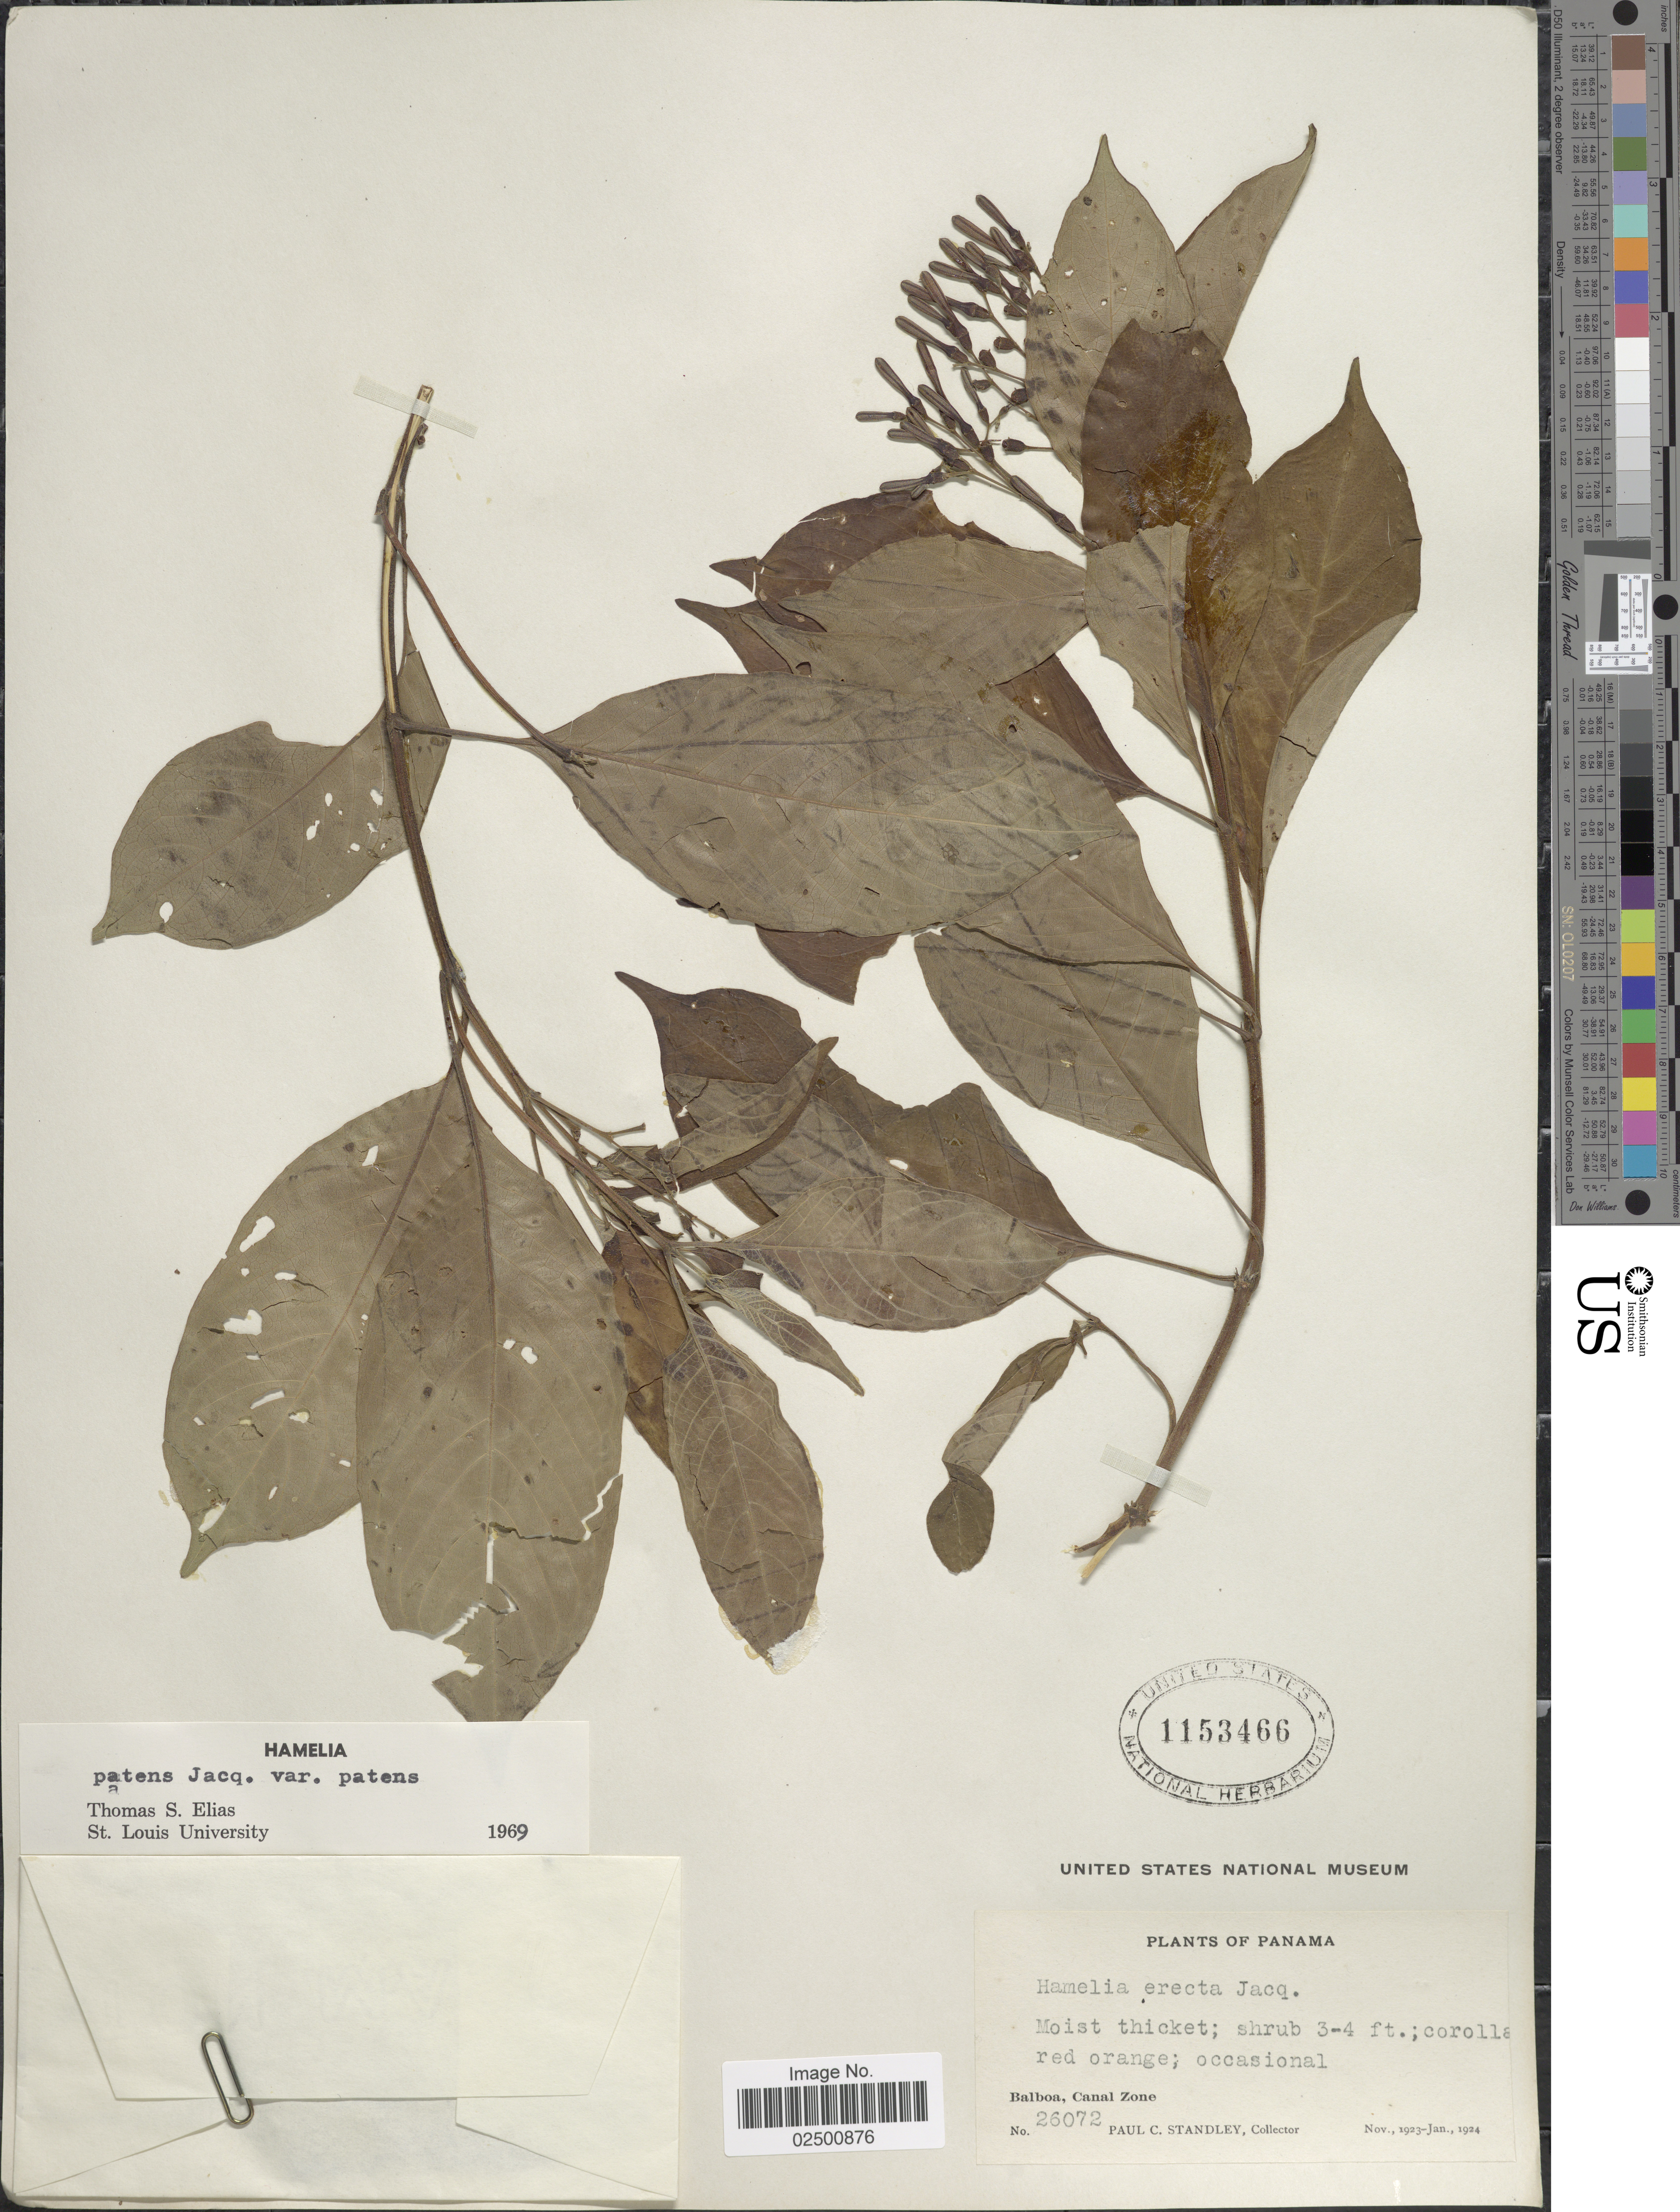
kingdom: Plantae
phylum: Tracheophyta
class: Magnoliopsida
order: Gentianales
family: Rubiaceae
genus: Hamelia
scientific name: Hamelia patens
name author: Jacq.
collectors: P. C. Standley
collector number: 26072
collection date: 1923-11/1924-01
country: Panama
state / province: Colón / Panamá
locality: Balboa, Canal Zone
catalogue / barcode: US 1153466